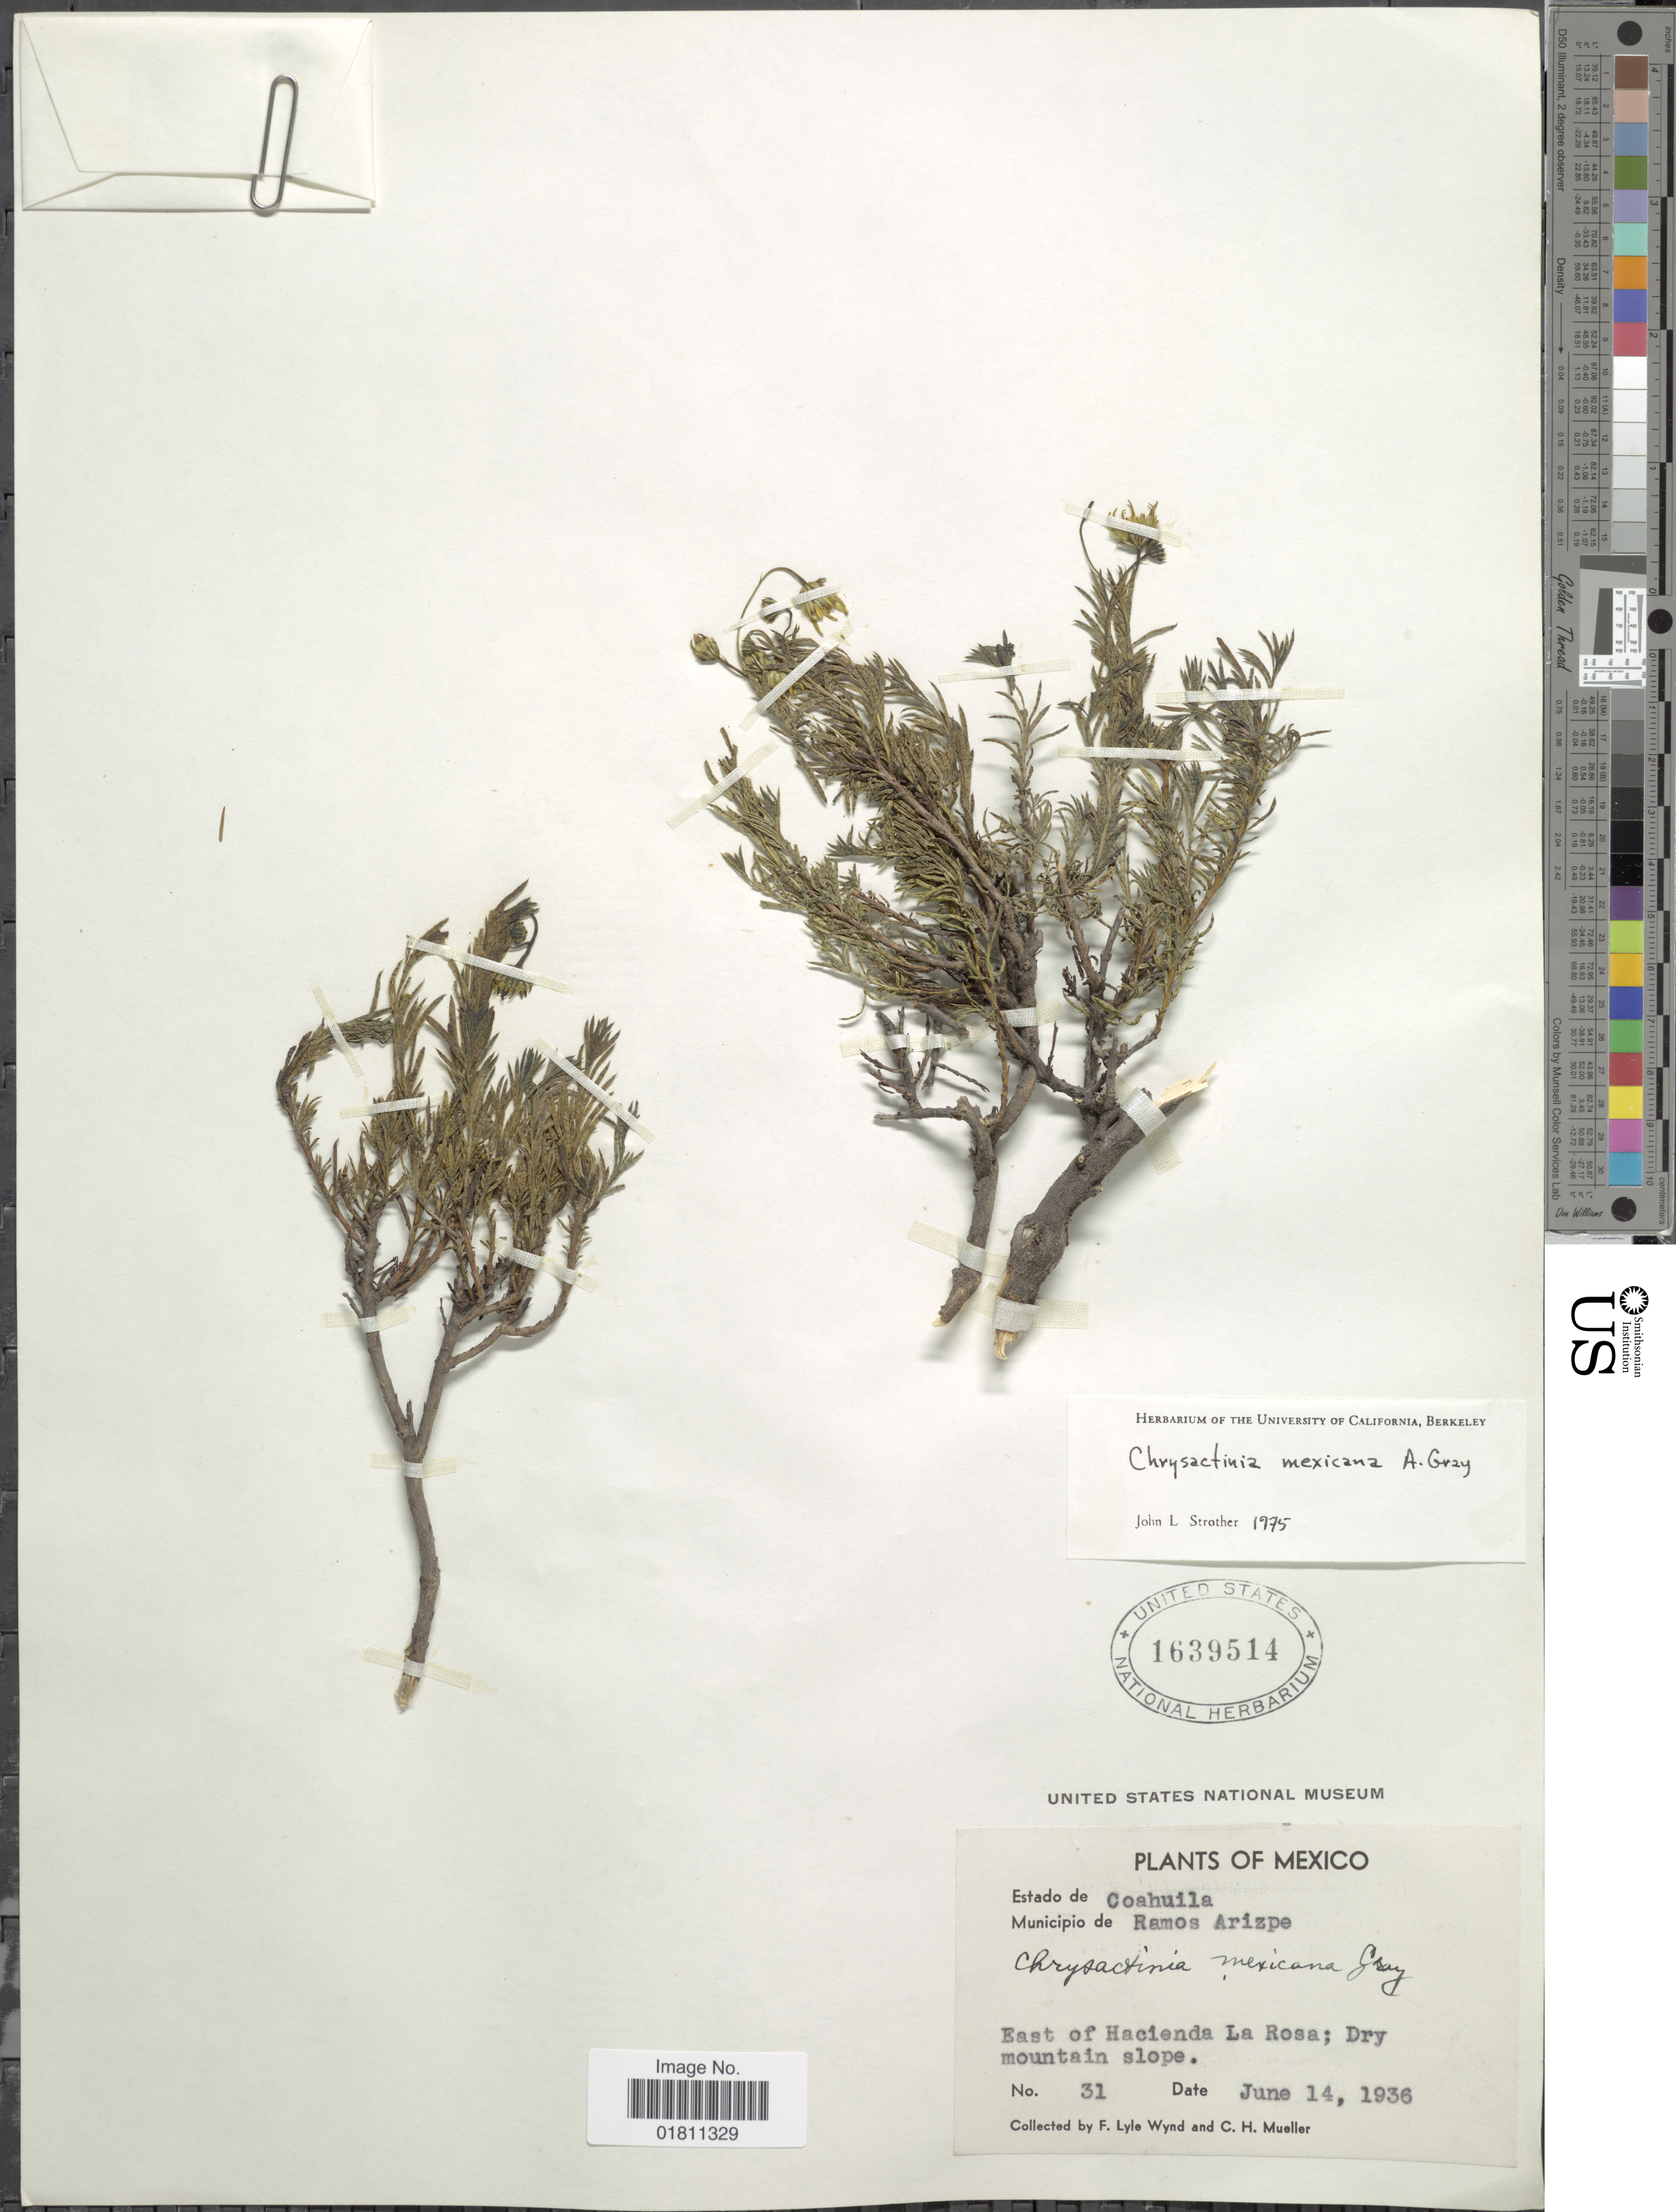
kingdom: Plantae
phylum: Tracheophyta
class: Magnoliopsida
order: Asterales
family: Asteraceae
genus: Chrysactinia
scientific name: Chrysactinia mexicana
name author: A. Gray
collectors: F. L. Wynd & C. H. Mueller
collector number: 31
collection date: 1936-06-14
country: Mexico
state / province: Coahuila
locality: Municipio de Ramos Arizpe. East of Hacienda La Rosa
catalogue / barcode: US 1639514